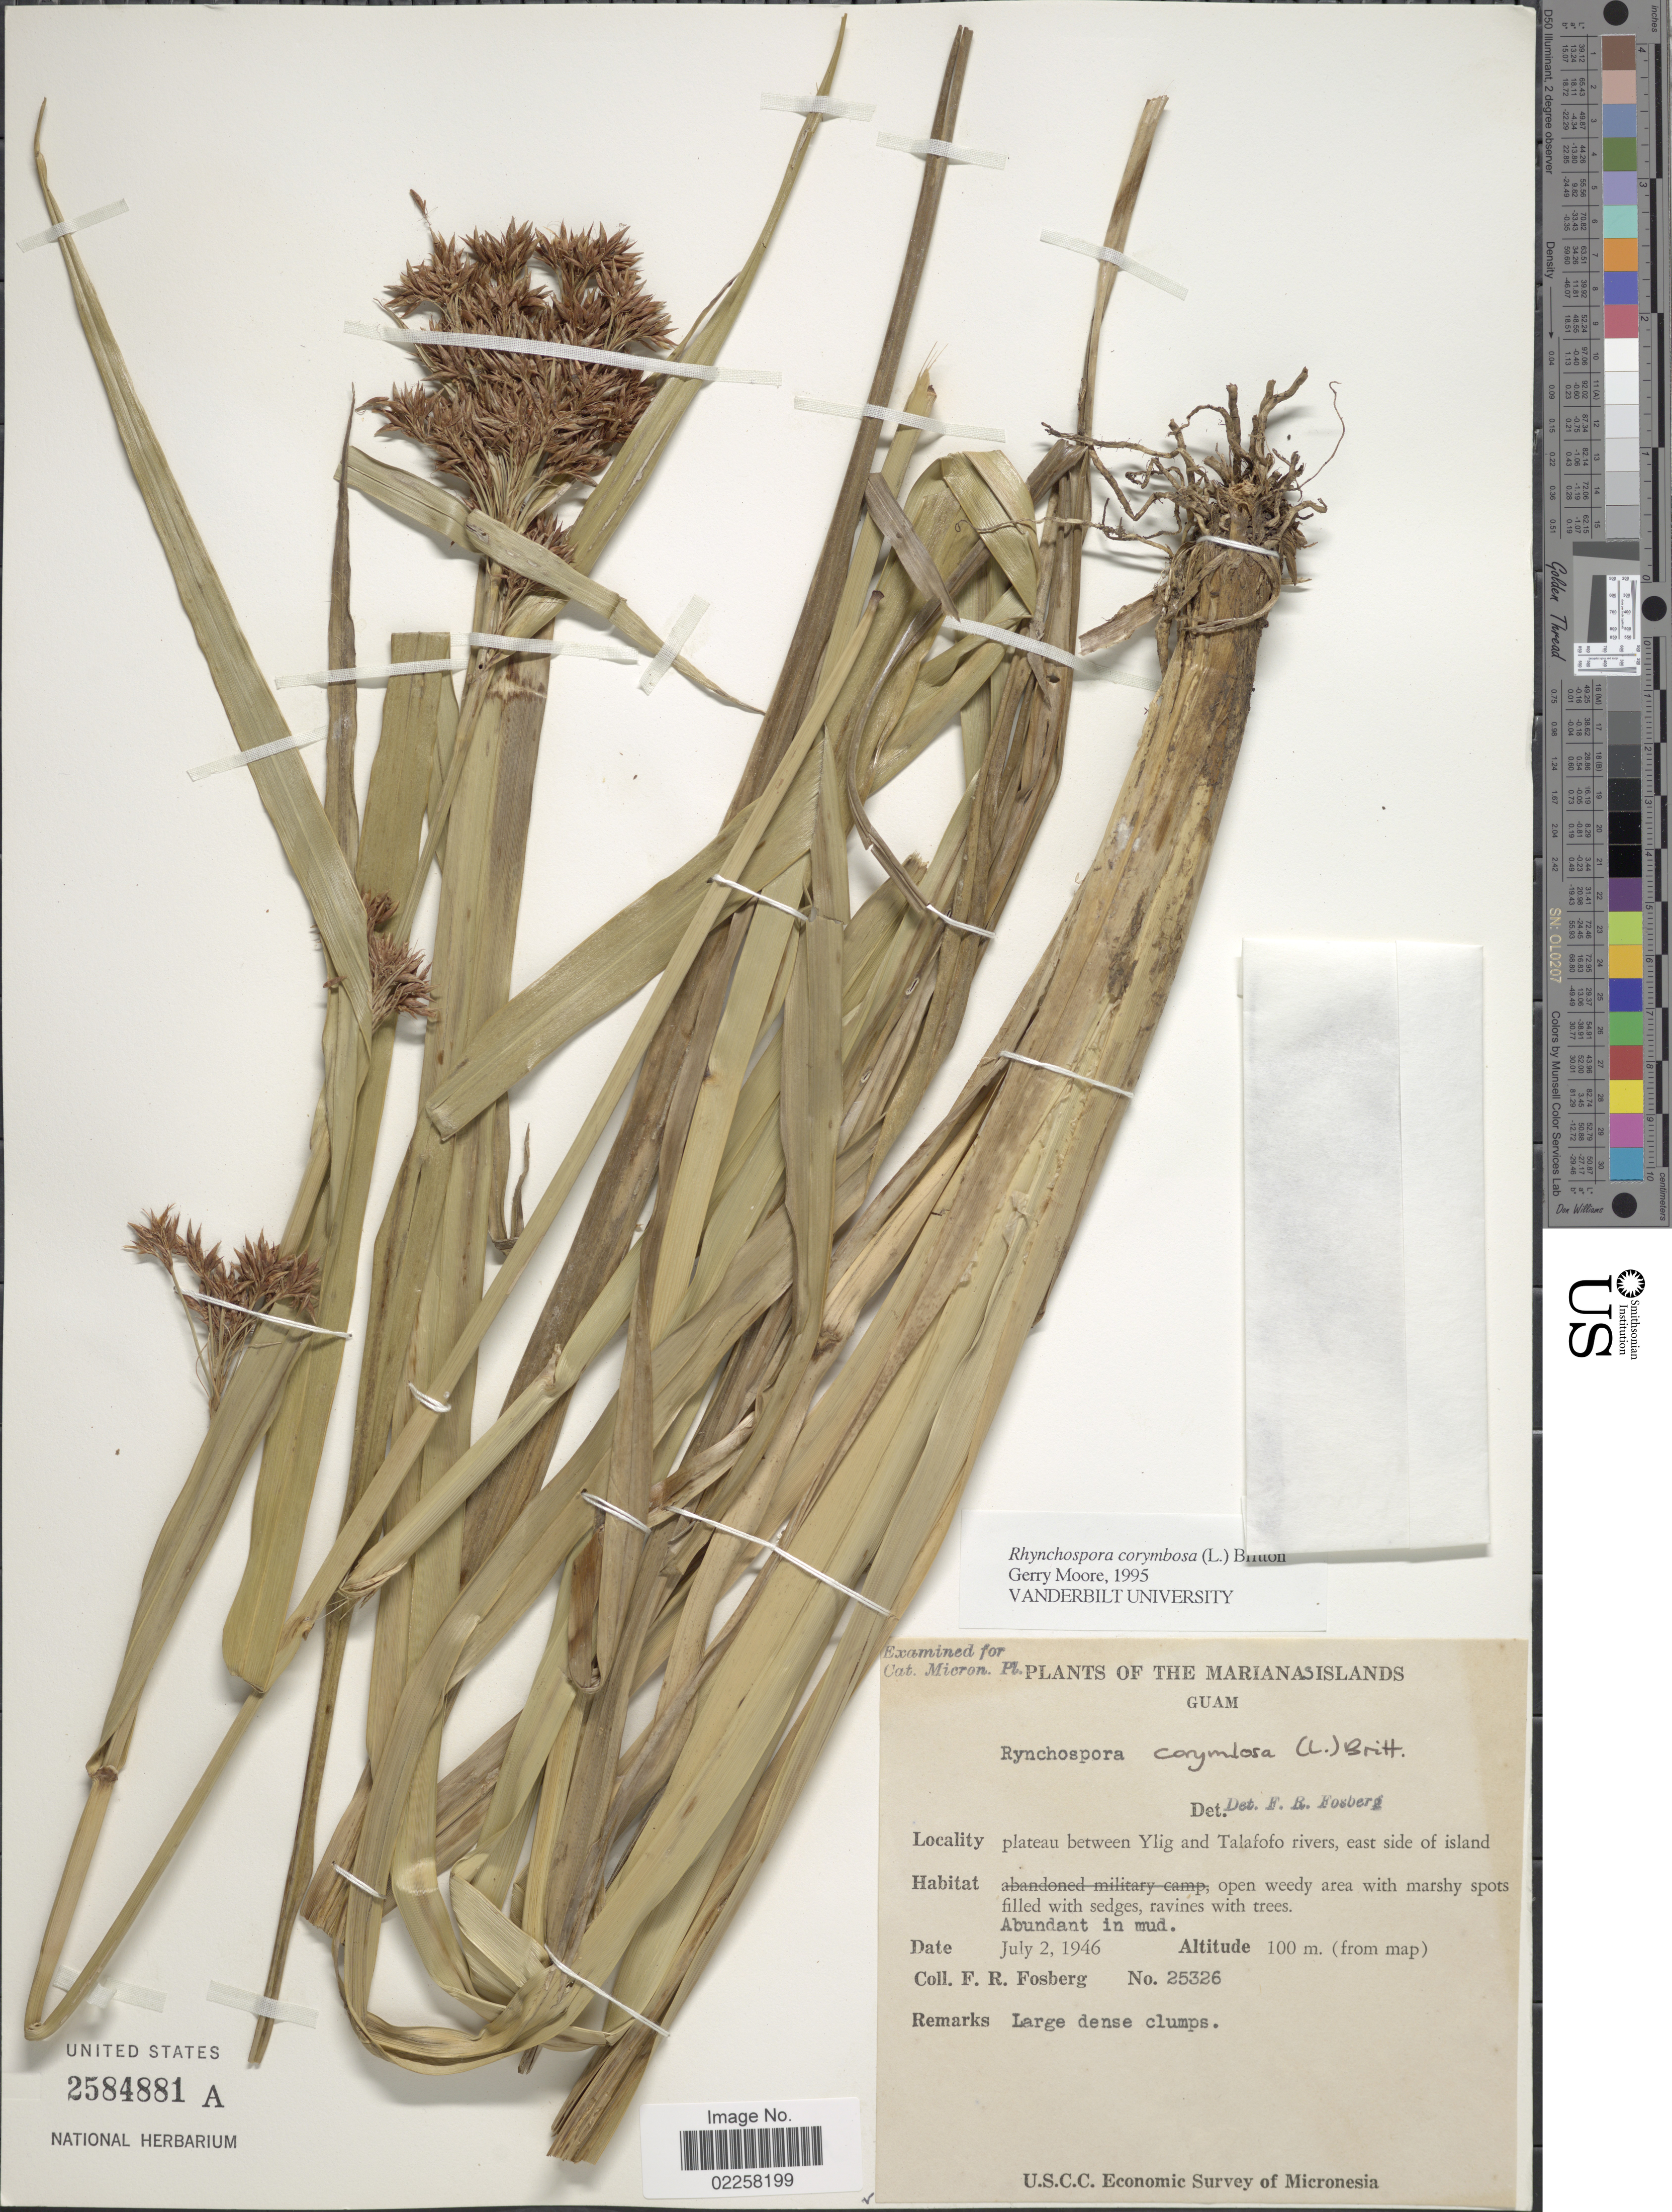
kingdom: Plantae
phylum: Tracheophyta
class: Liliopsida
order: Poales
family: Cyperaceae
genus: Rhynchospora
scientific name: Rhynchospora corymbosa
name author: (L.) Britton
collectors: F. R. Fosberg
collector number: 25326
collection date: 1946-07-02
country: Guam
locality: Marianas Islands. Plateau between Ylig and Talafofo rivers, east side of island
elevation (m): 100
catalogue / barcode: US 2584881A